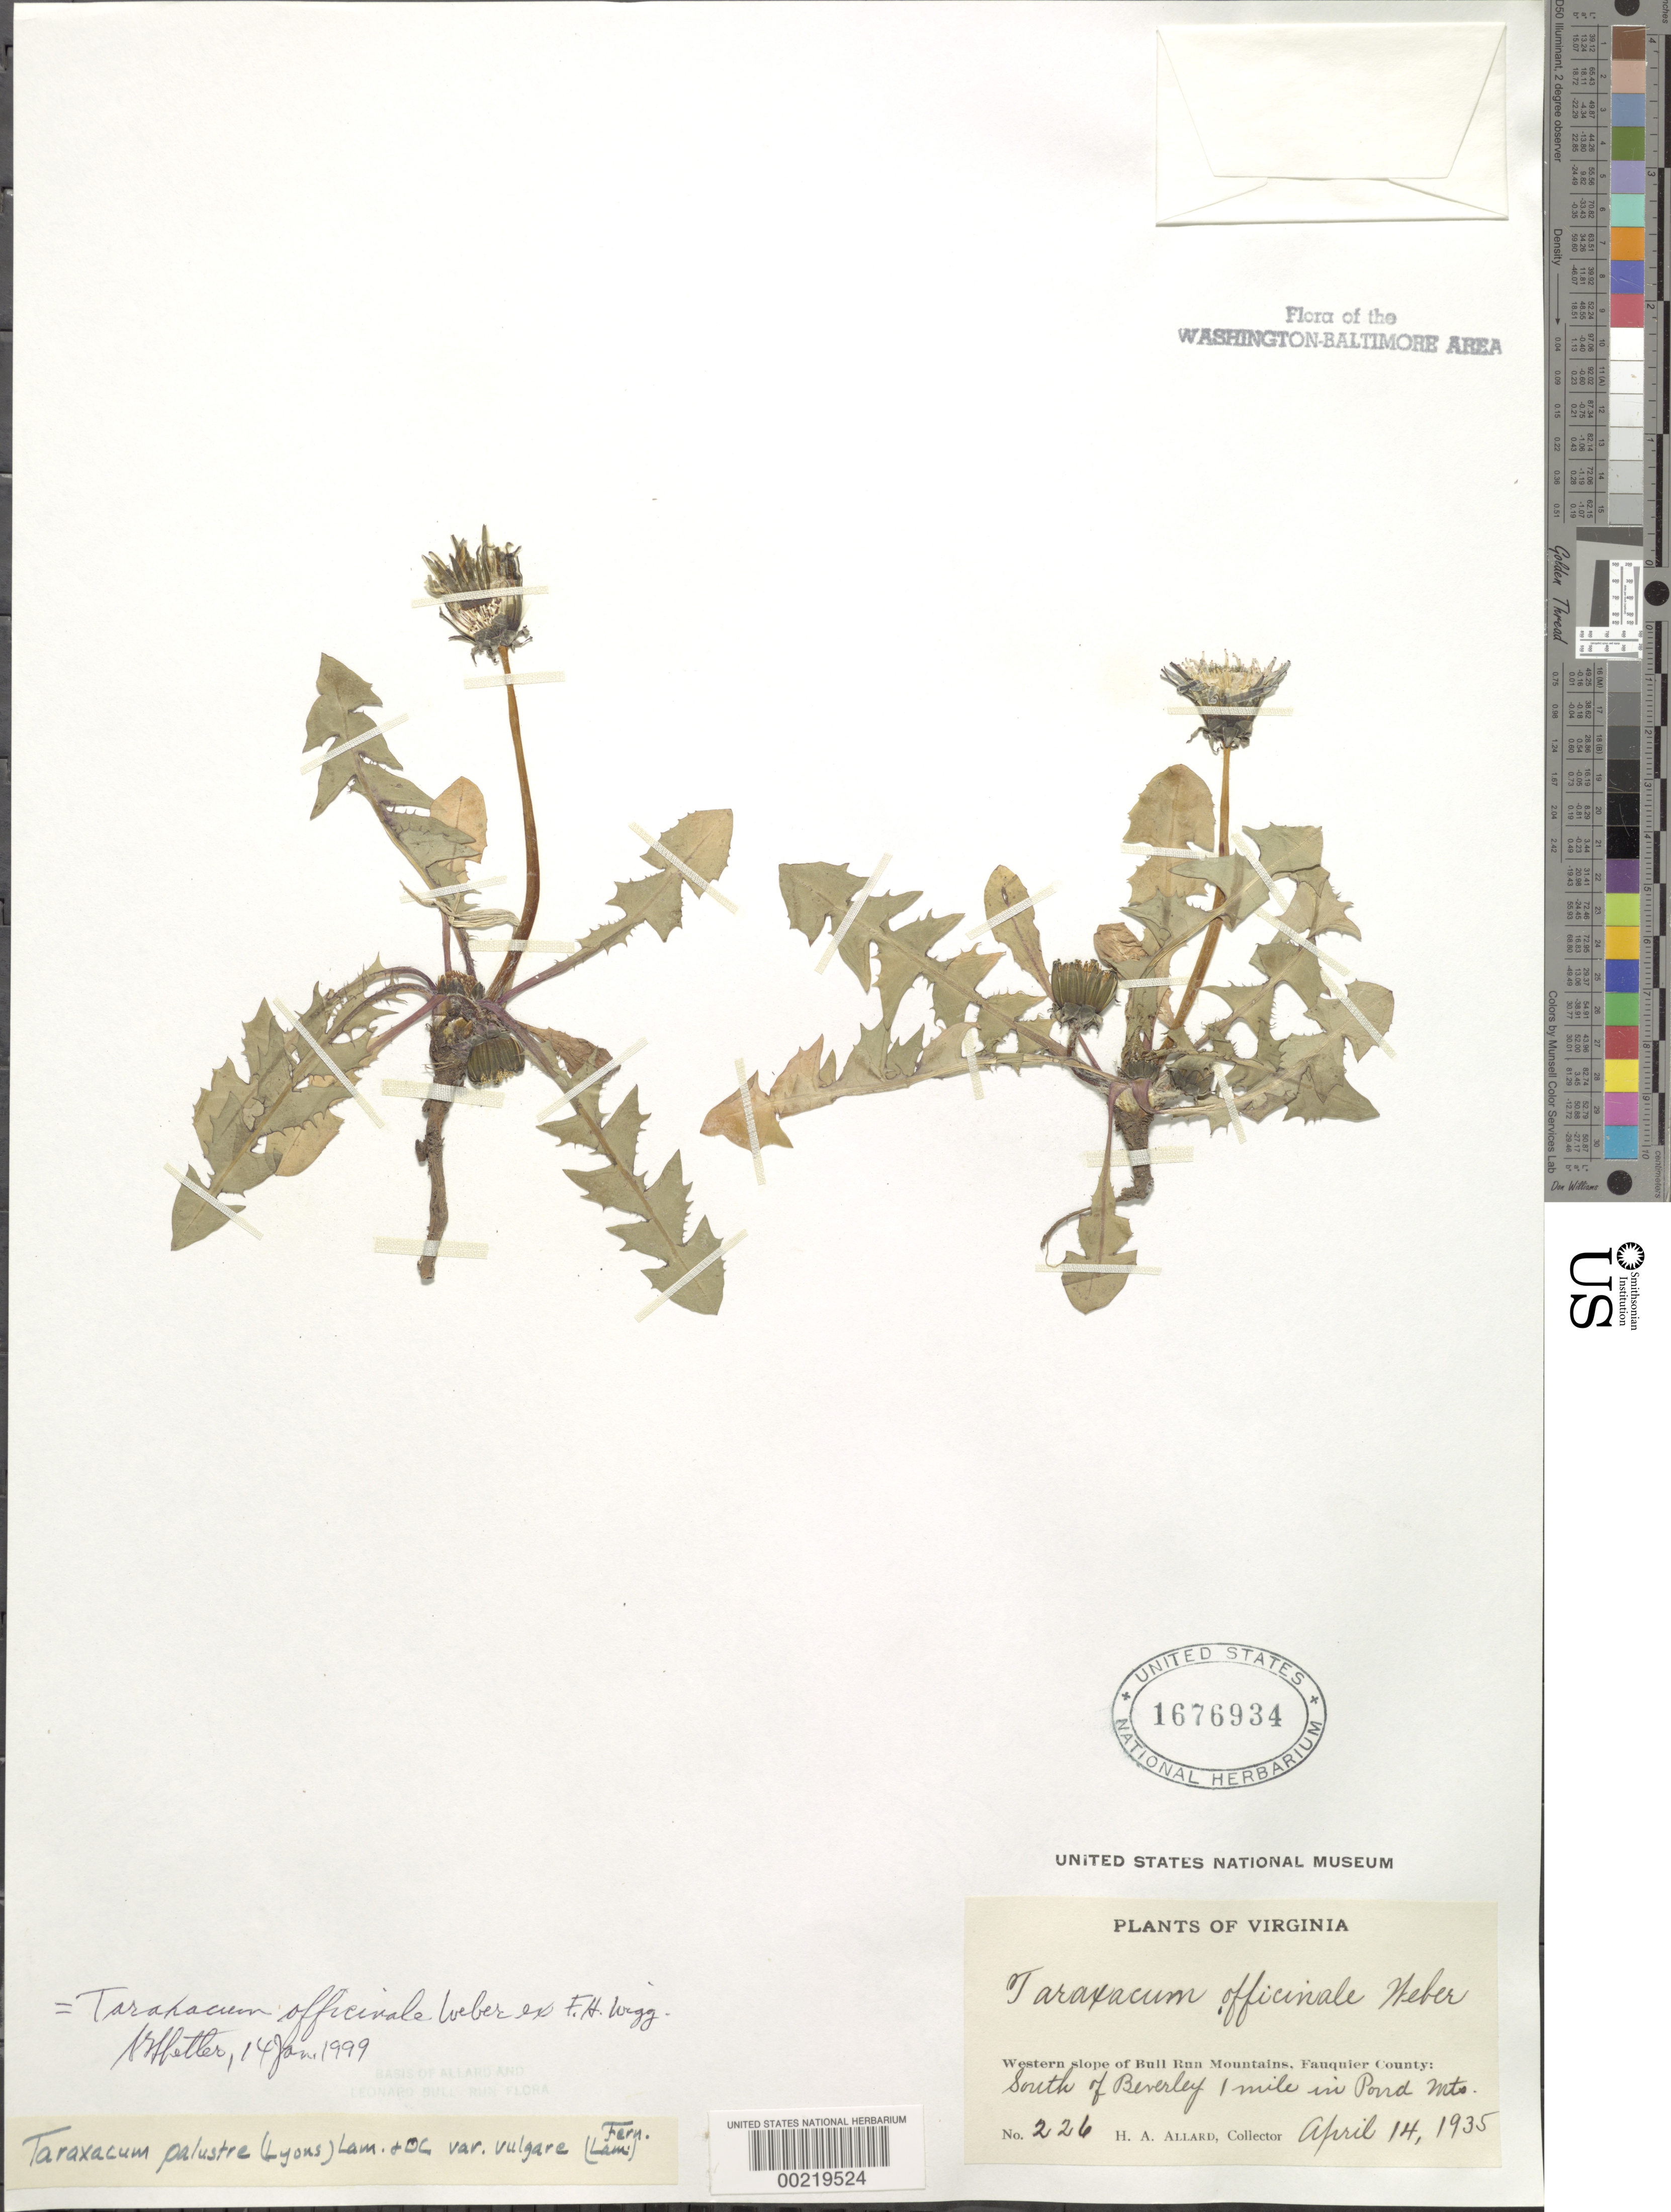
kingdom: Plantae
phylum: Tracheophyta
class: Magnoliopsida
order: Asterales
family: Asteraceae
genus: Taraxacum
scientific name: Taraxacum officinale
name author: G.H. Weber ex F.H. Wigg.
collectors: H. A. Allard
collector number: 226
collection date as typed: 14 Apr 1935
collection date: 1935-04-14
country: United States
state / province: Virginia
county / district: Fauquier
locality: South of Beverley Bull Run Mts.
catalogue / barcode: US 1676934